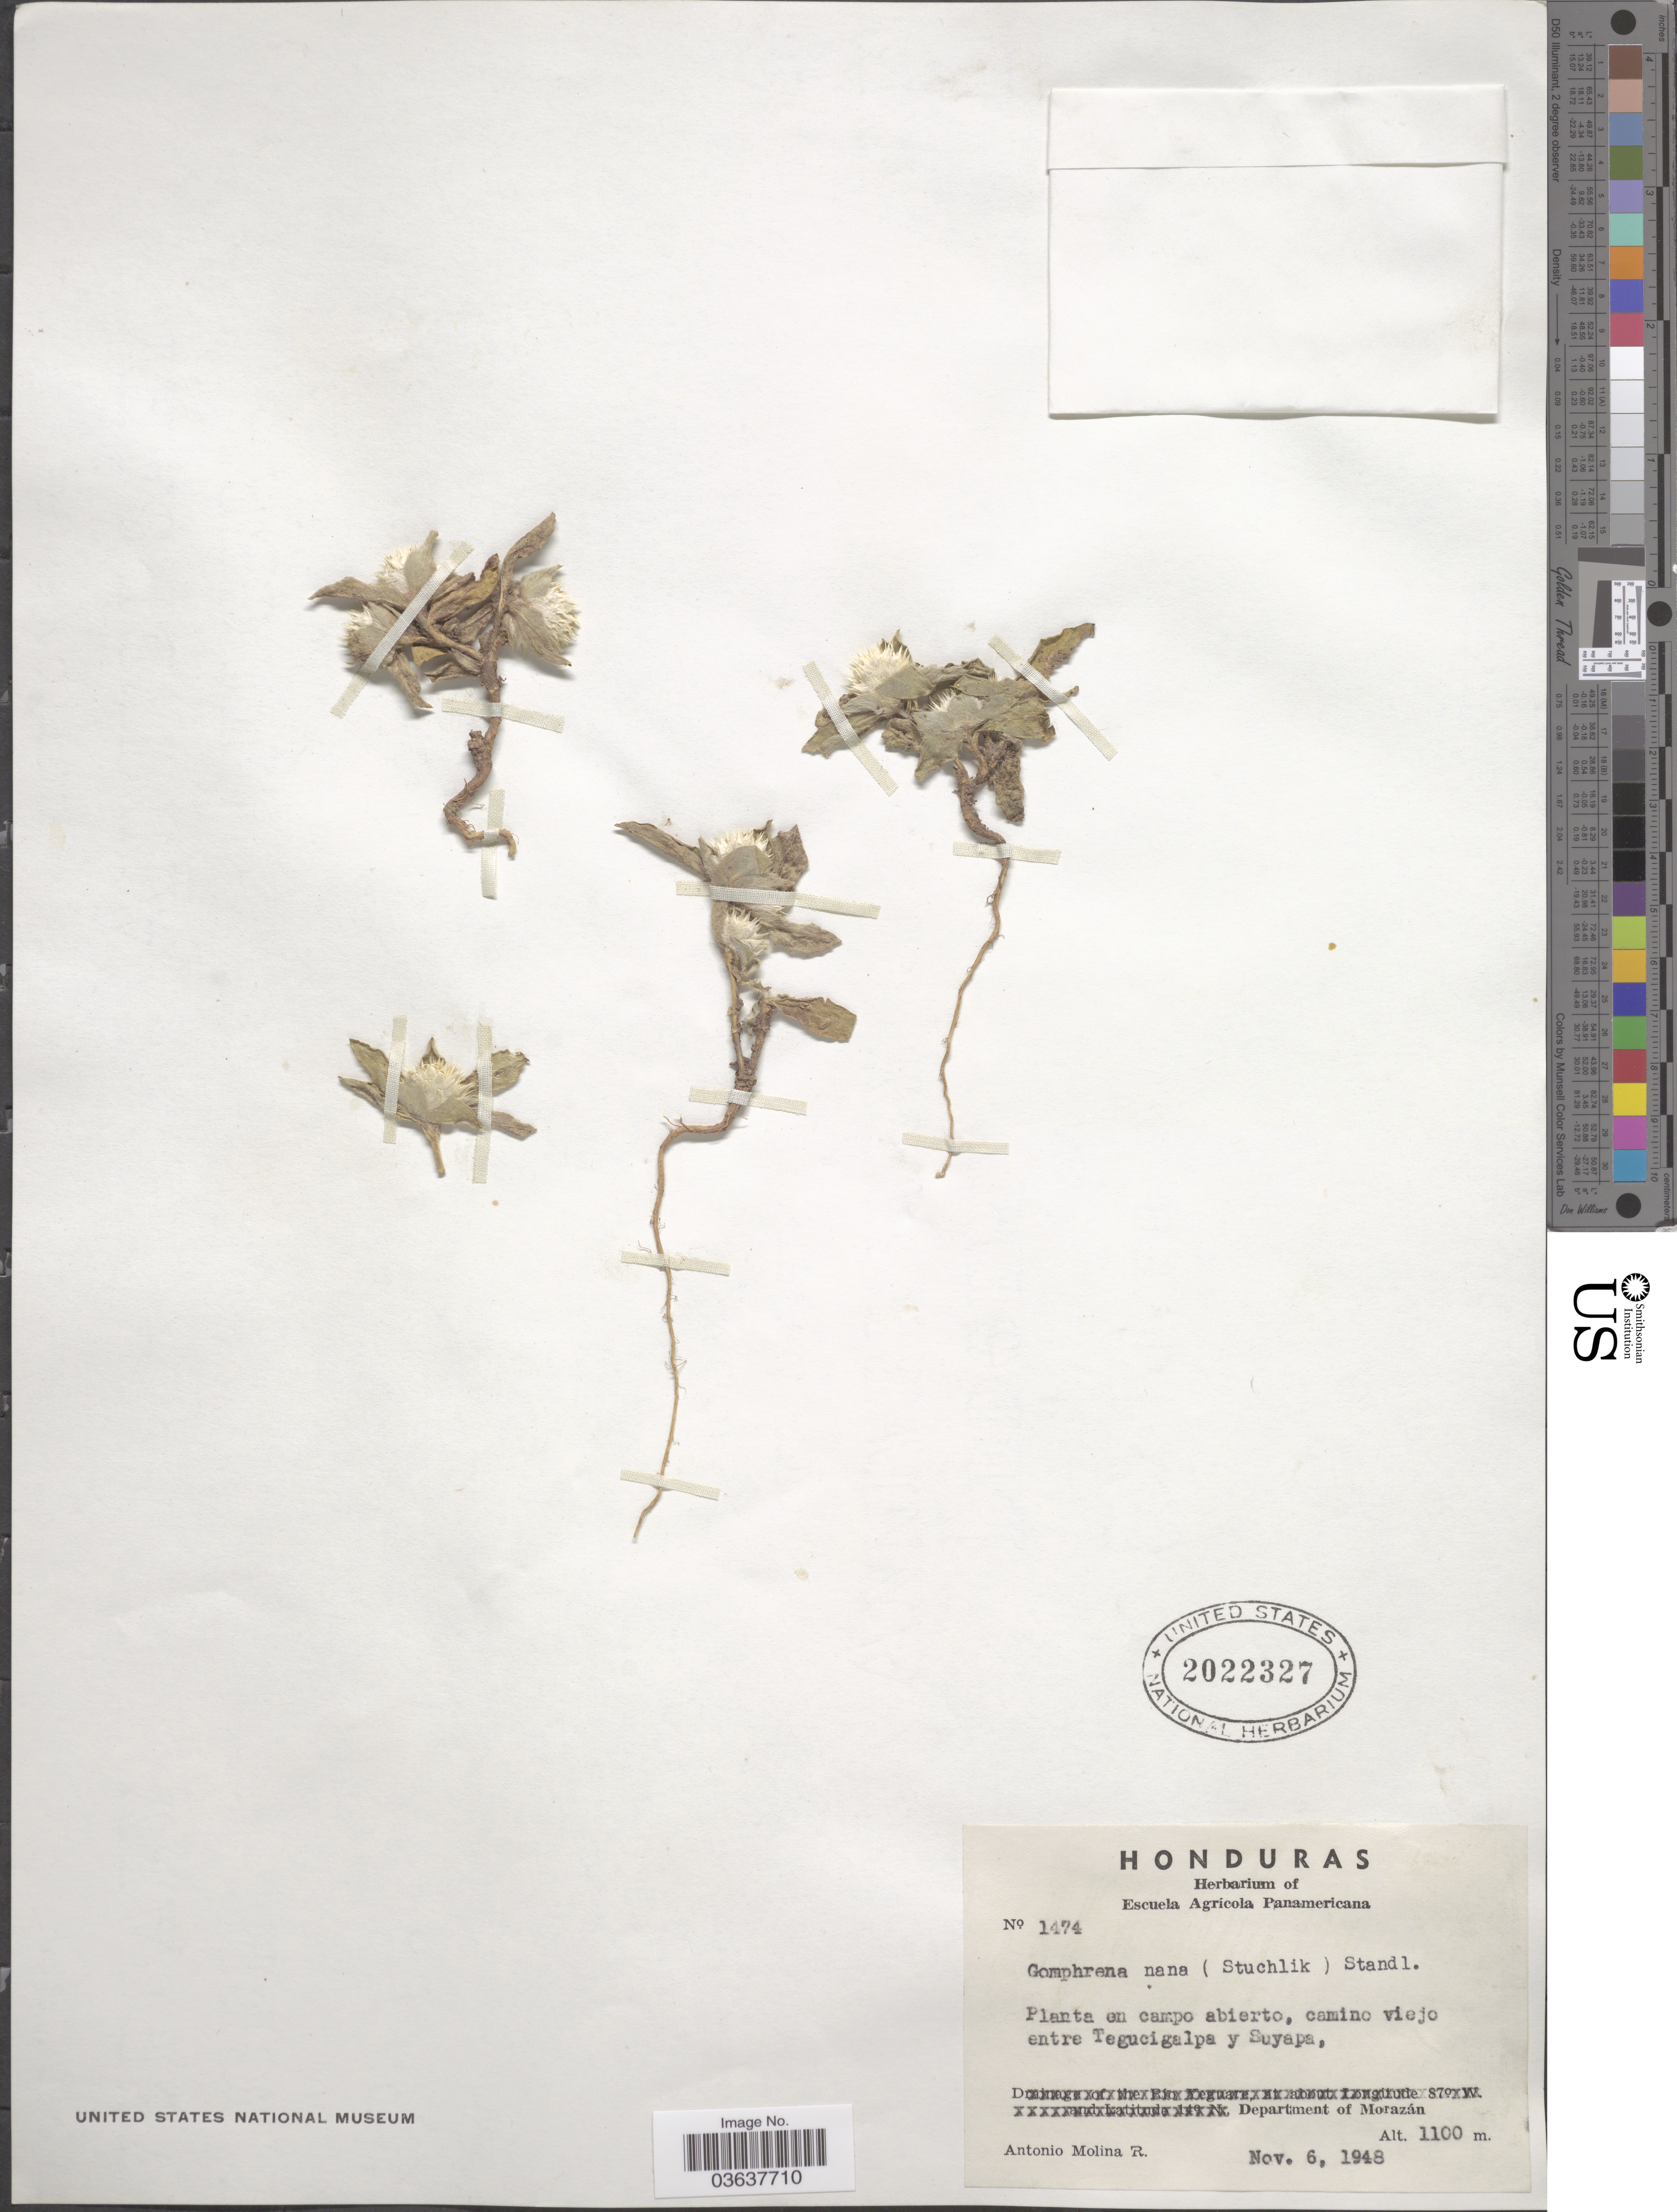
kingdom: Plantae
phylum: Tracheophyta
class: Magnoliopsida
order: Caryophyllales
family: Amaranthaceae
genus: Gomphrena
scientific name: Gomphrena nana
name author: (Stuchlík) Standl.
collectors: A. Molina R.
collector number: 1474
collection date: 1948-11-06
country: Honduras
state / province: Fco. Morazán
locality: Campo abierto, camino viejo entre Tegucigalpa y Suyapa, Department of Morazán.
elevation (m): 1100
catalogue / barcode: US 2022327